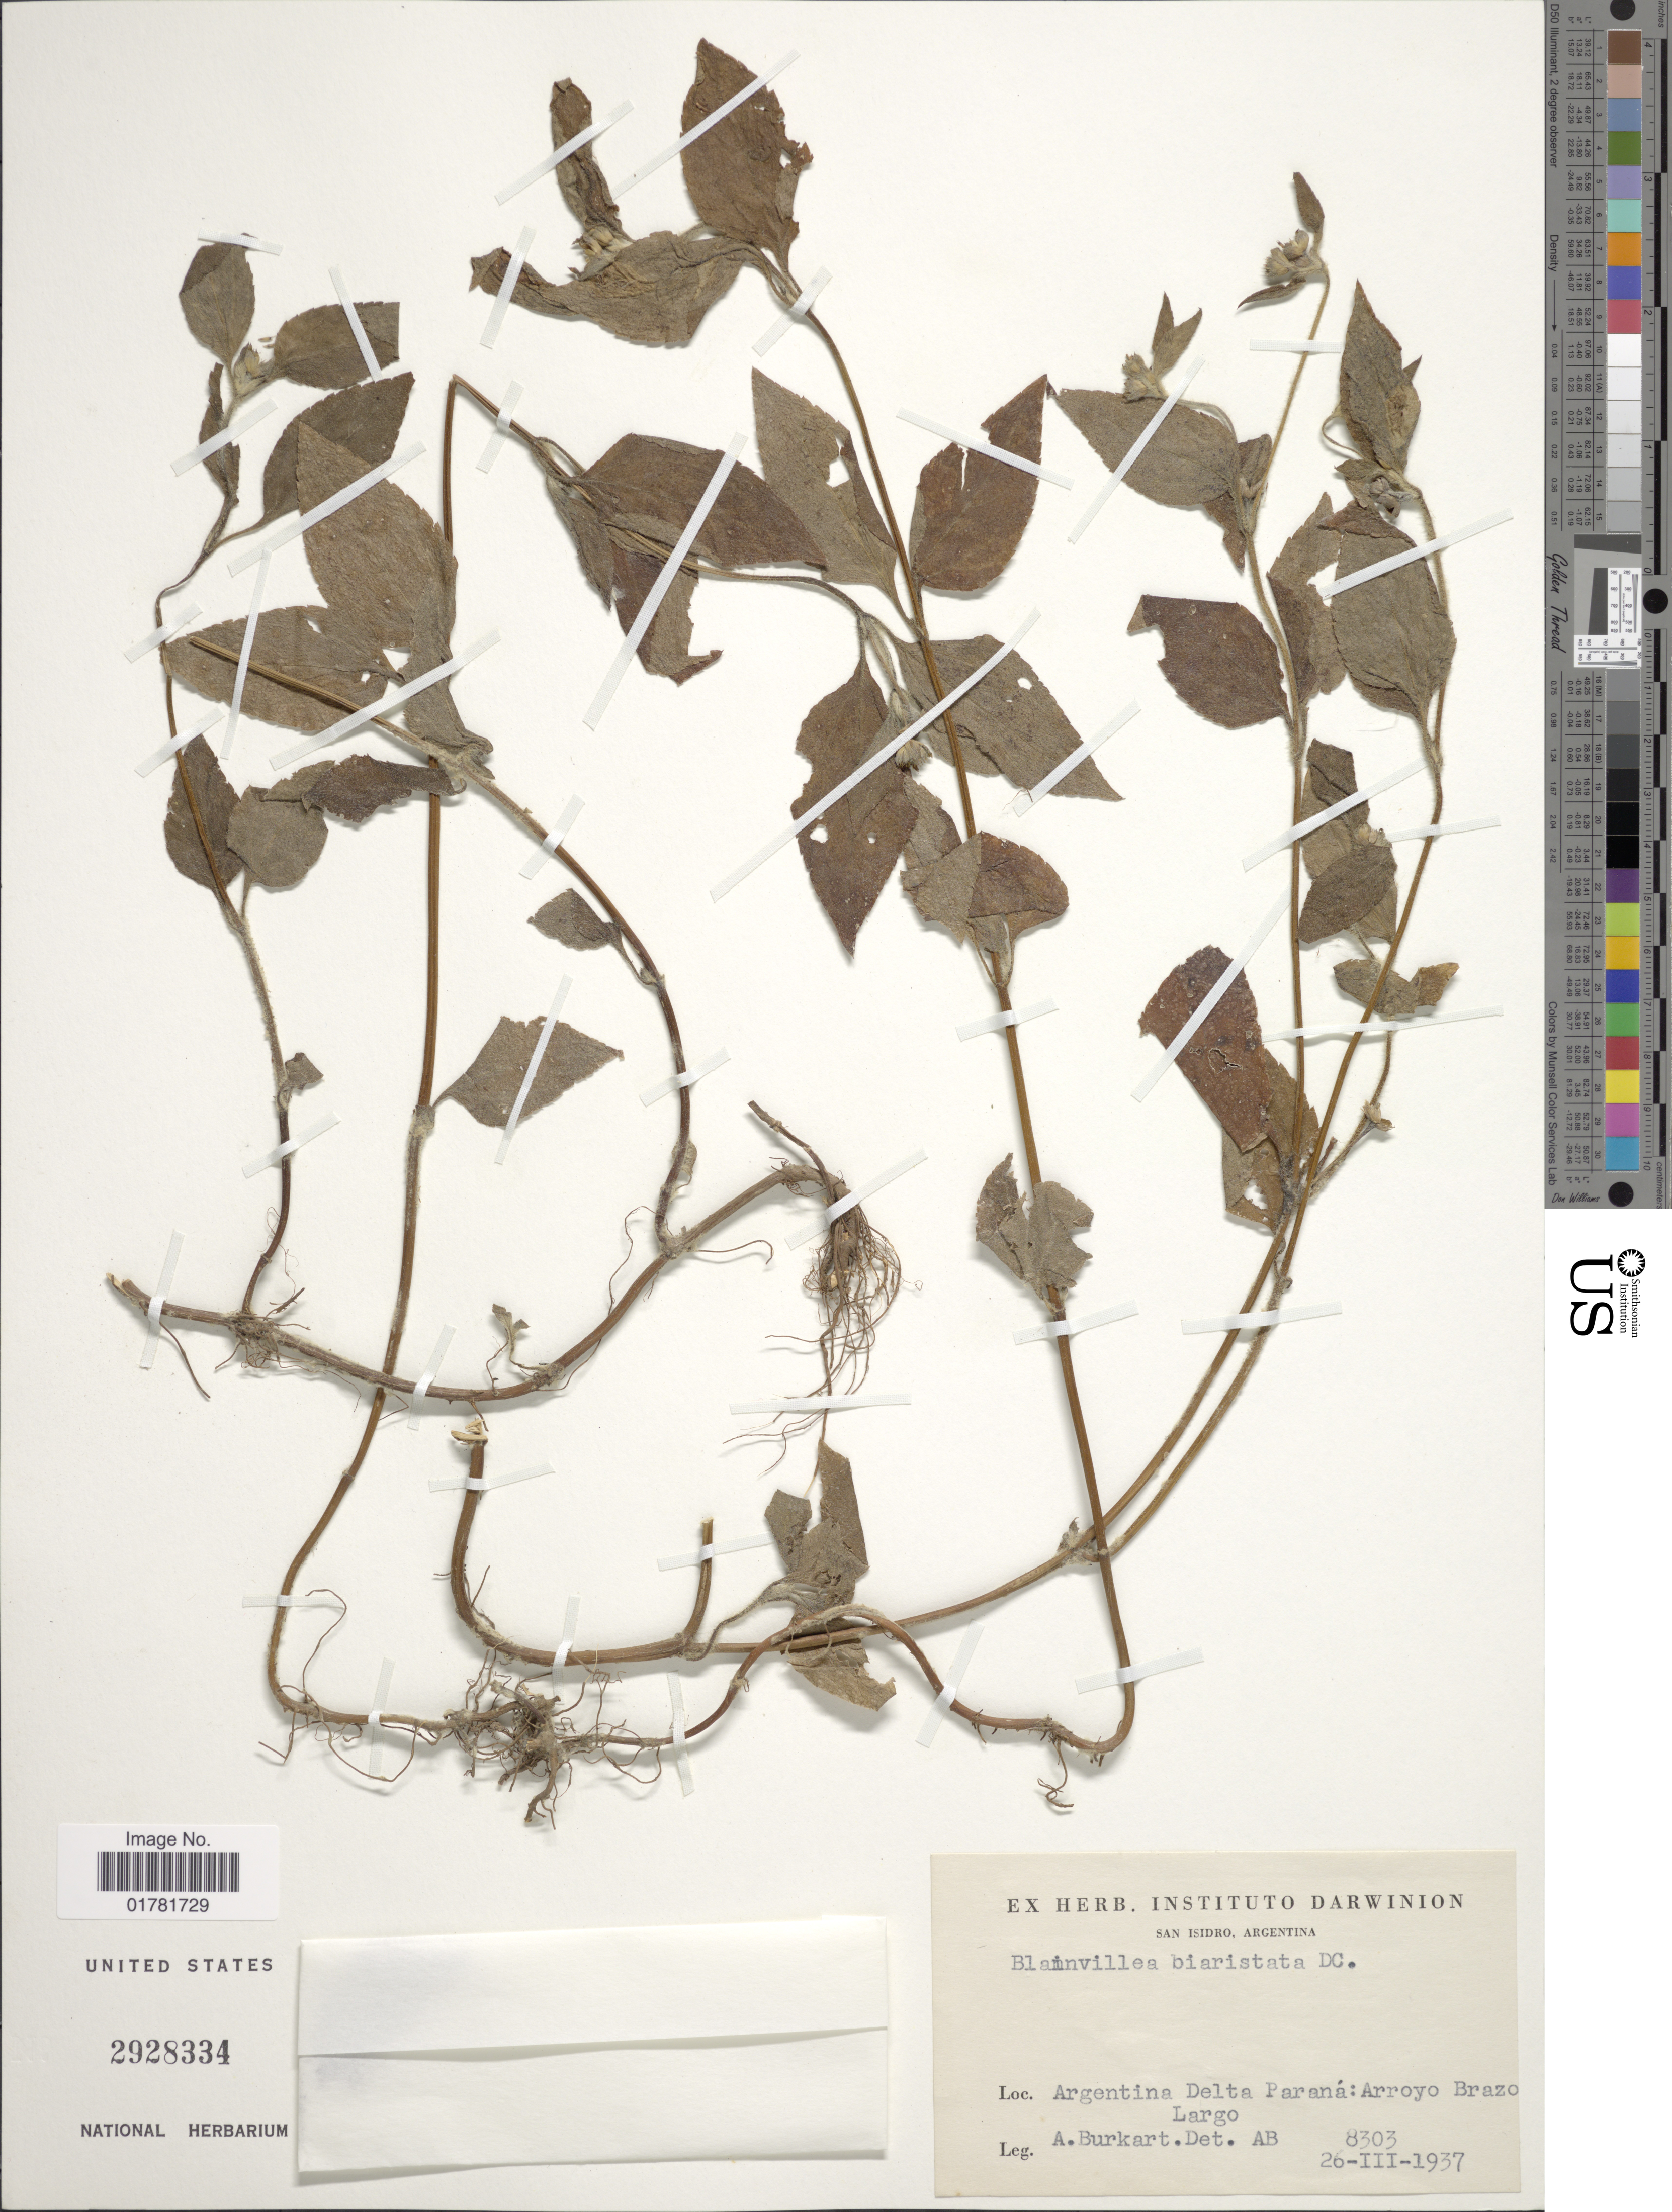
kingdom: Plantae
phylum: Tracheophyta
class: Magnoliopsida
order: Asterales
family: Asteraceae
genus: Calyptocarpus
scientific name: Calyptocarpus baristatus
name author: (DC.) H. Rob.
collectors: A. E. Burkart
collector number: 8303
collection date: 1937-03-26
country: Argentina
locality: Argentina Delta Paraná: Arroyo Brazo Largo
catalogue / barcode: US 2928334